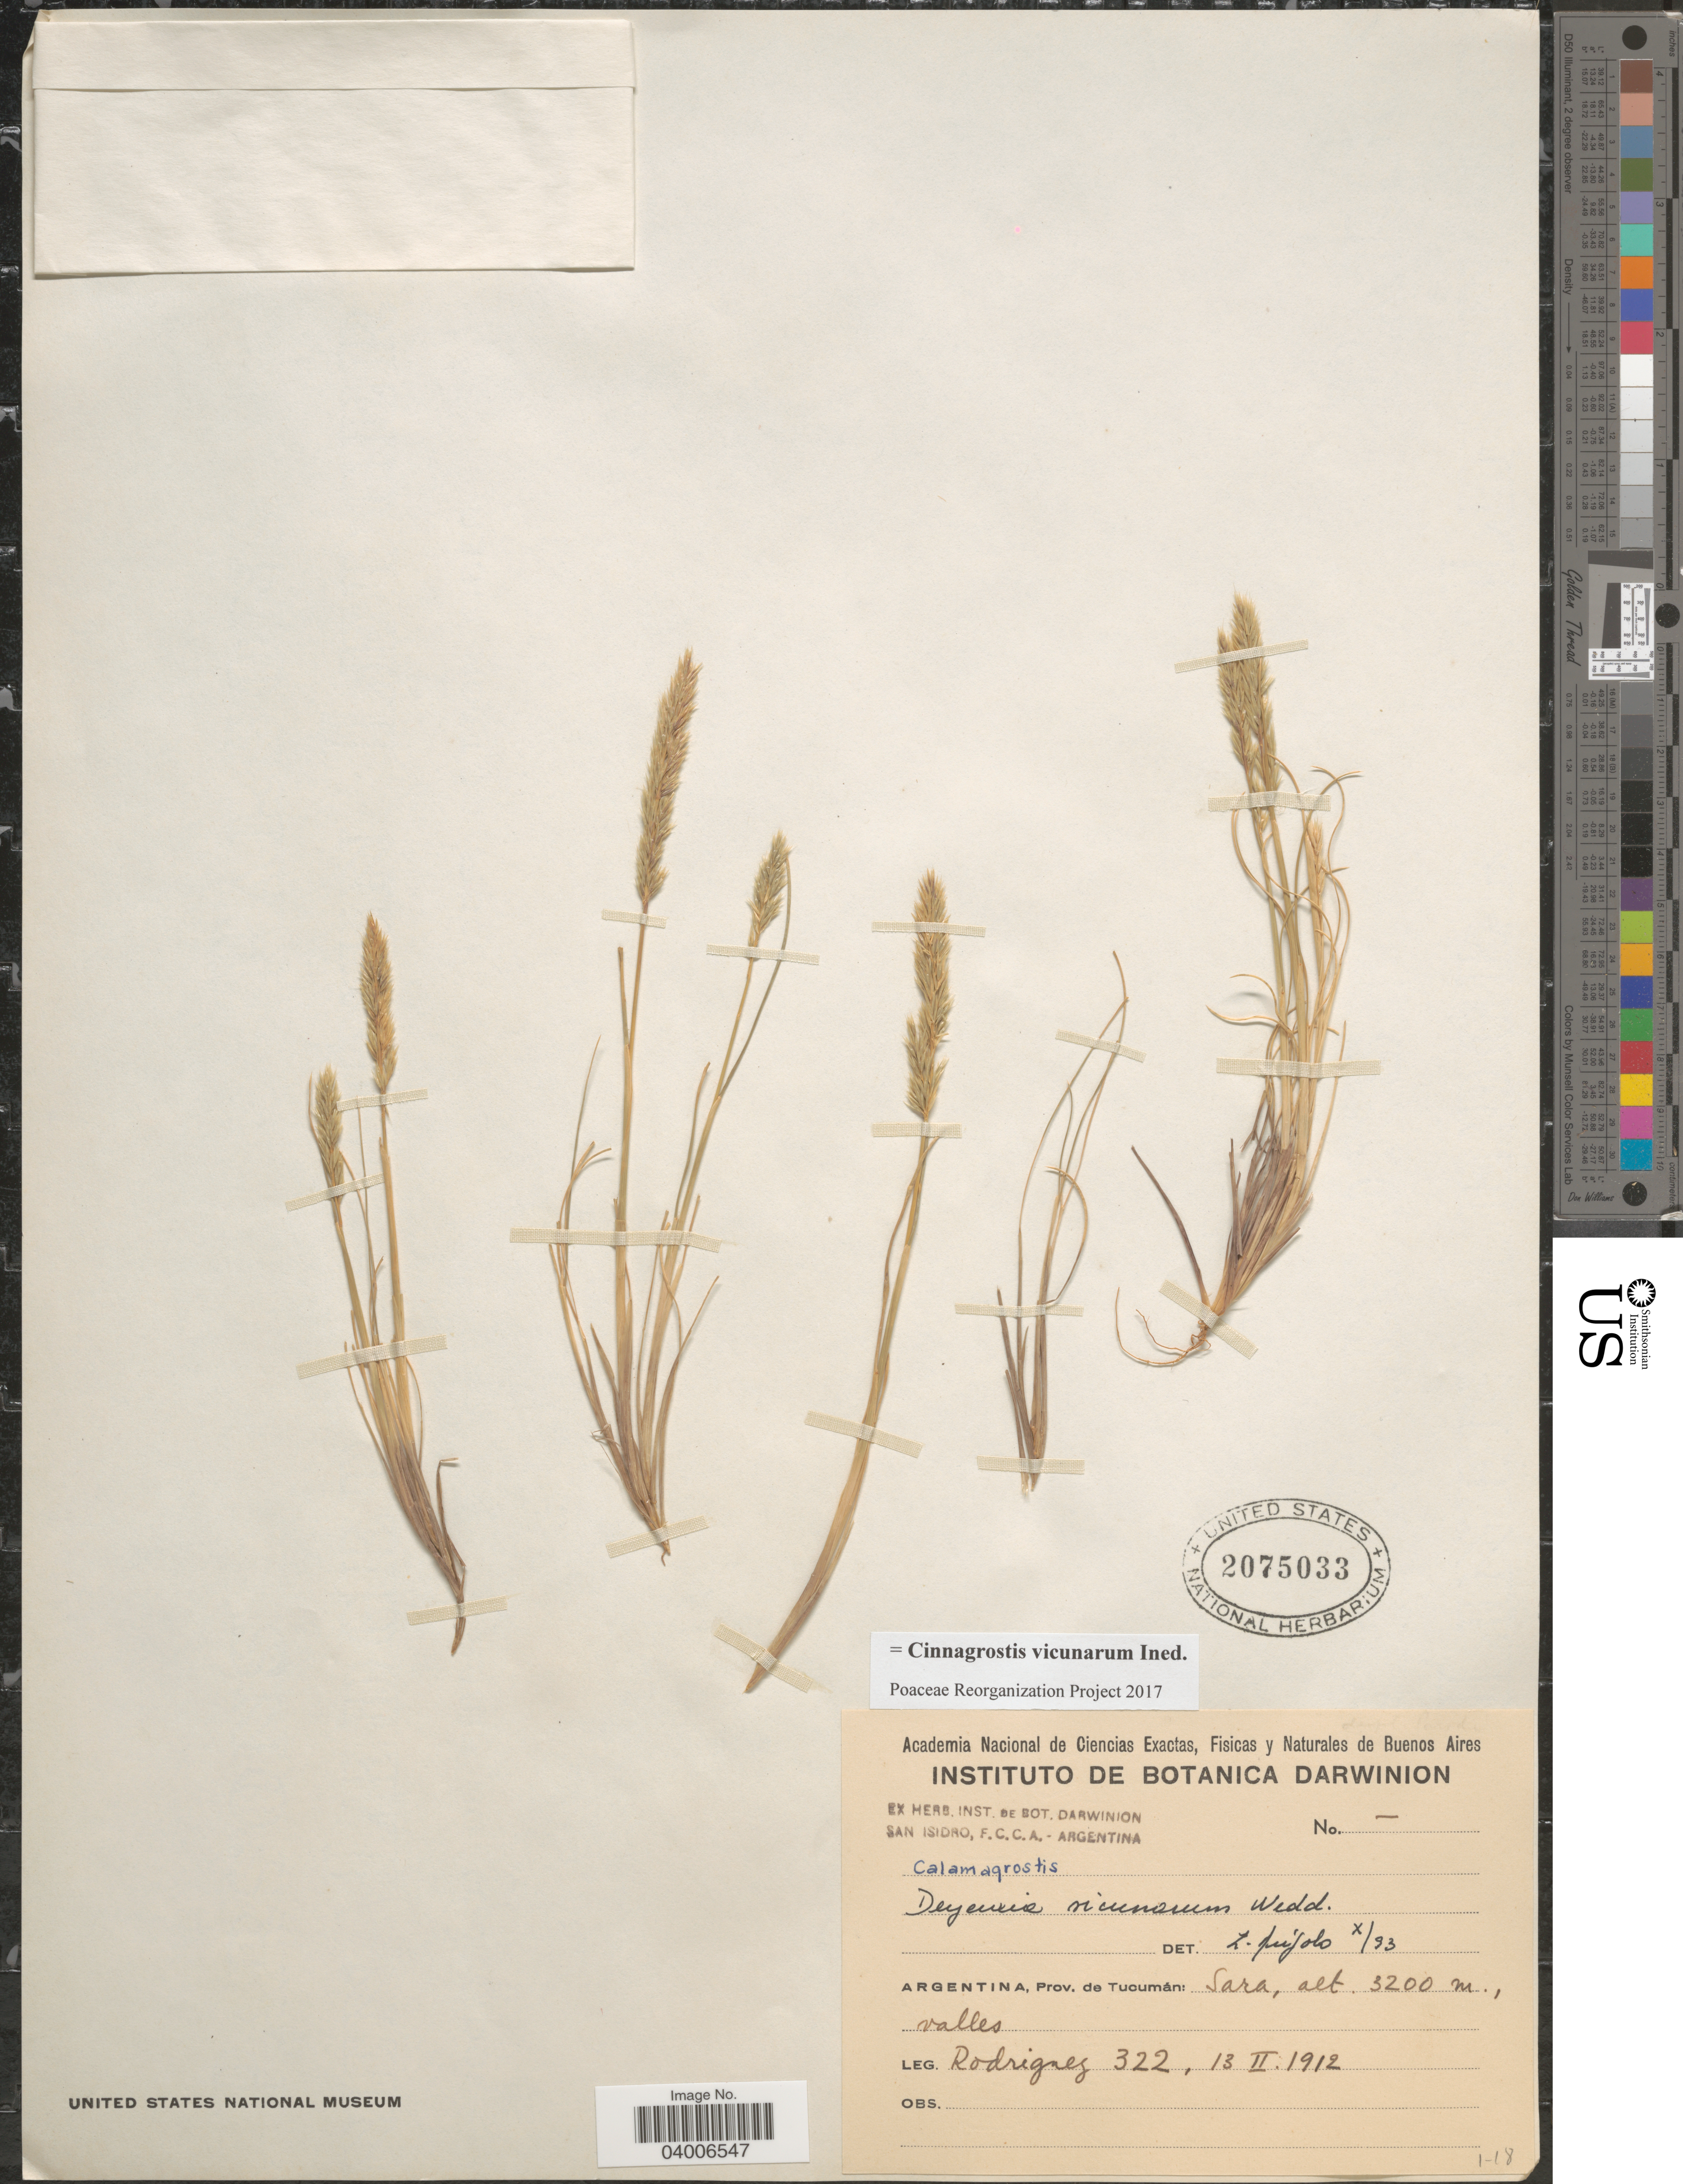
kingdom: Plantae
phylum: Tracheophyta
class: Liliopsida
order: Poales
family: Poaceae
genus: Cinnagrostis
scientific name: Cinnagrostis vicunarum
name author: (Wedd.) P.M. Peterson et al.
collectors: Rodriguez, --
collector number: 322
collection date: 1912-02-13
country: Argentina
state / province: Tucuman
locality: Sara, valles.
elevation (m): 3200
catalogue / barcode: US 2075033